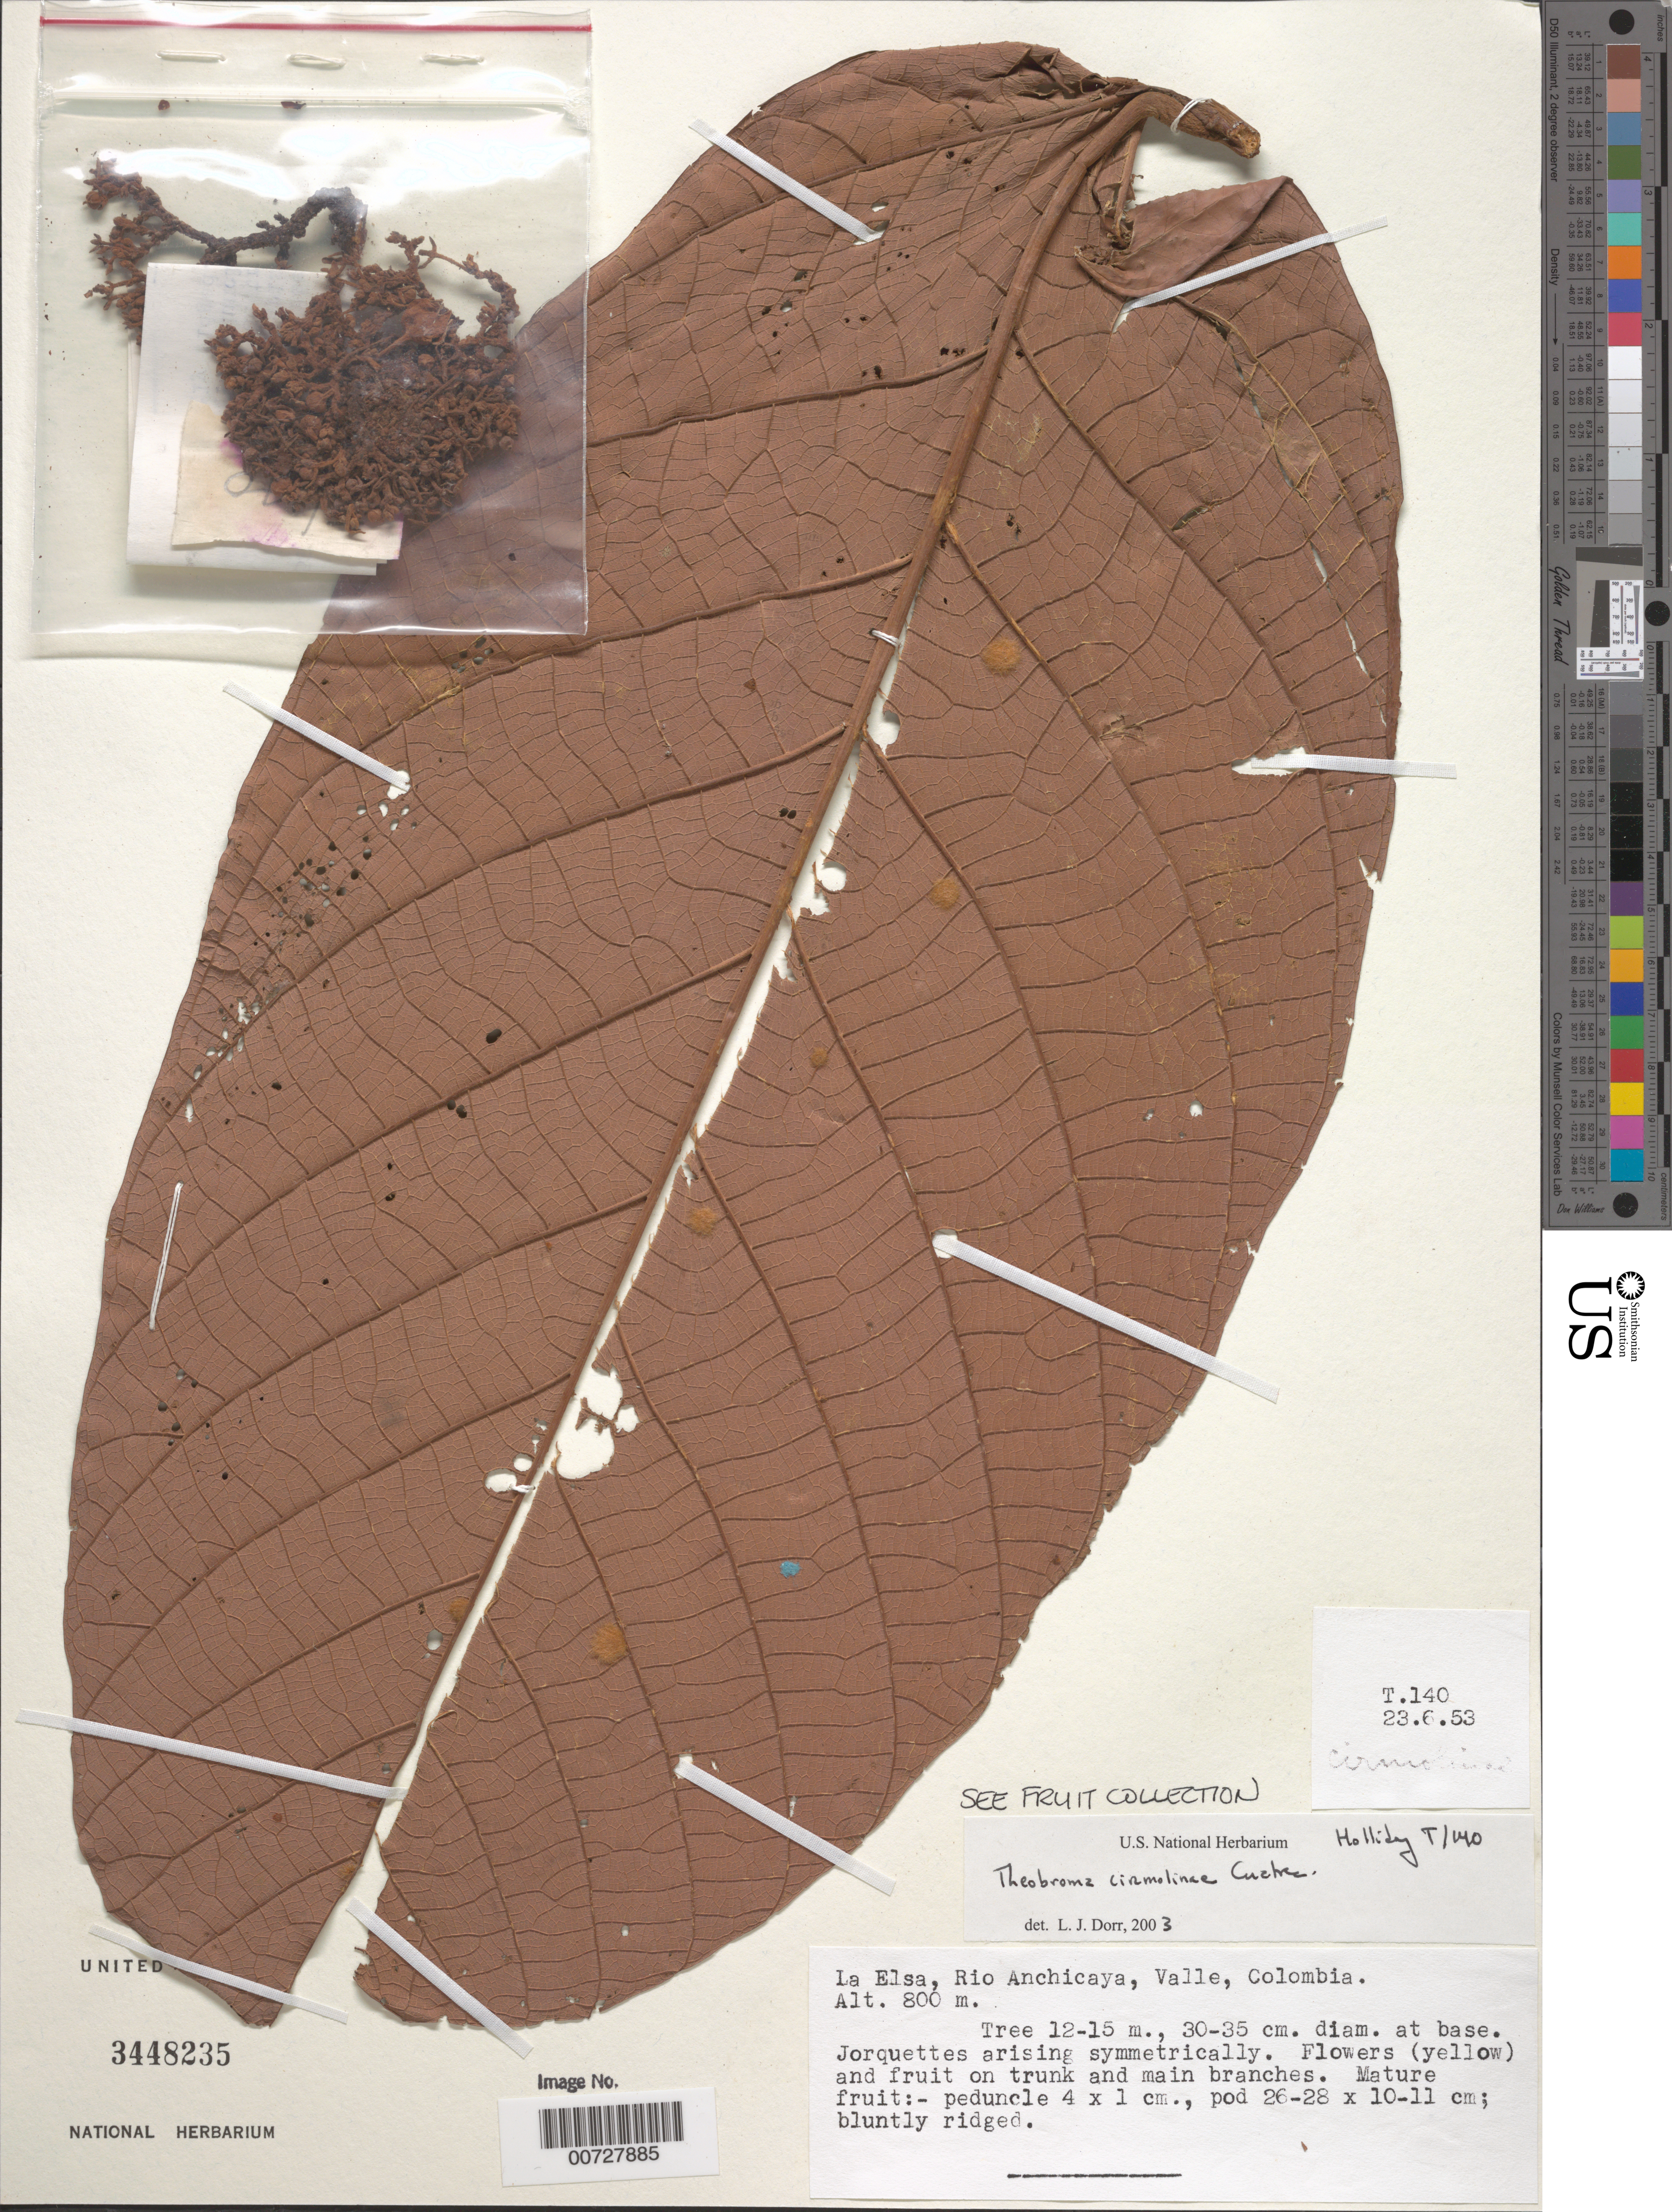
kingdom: Plantae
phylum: Tracheophyta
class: Magnoliopsida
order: Malvales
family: Malvaceae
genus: Theobroma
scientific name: Theobroma cirmolinae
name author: Cuatrec.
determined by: Dorr, L. J., (BOT), Smithsonian Institution - National Museum of Natural History (UNITED STATES)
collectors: P. C. Holliday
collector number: T 140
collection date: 1953-06-23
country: Colombia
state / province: Valle del Cauca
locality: La Elsa, Rio Anchicaya, Valle, Colombia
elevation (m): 800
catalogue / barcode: US 3448235